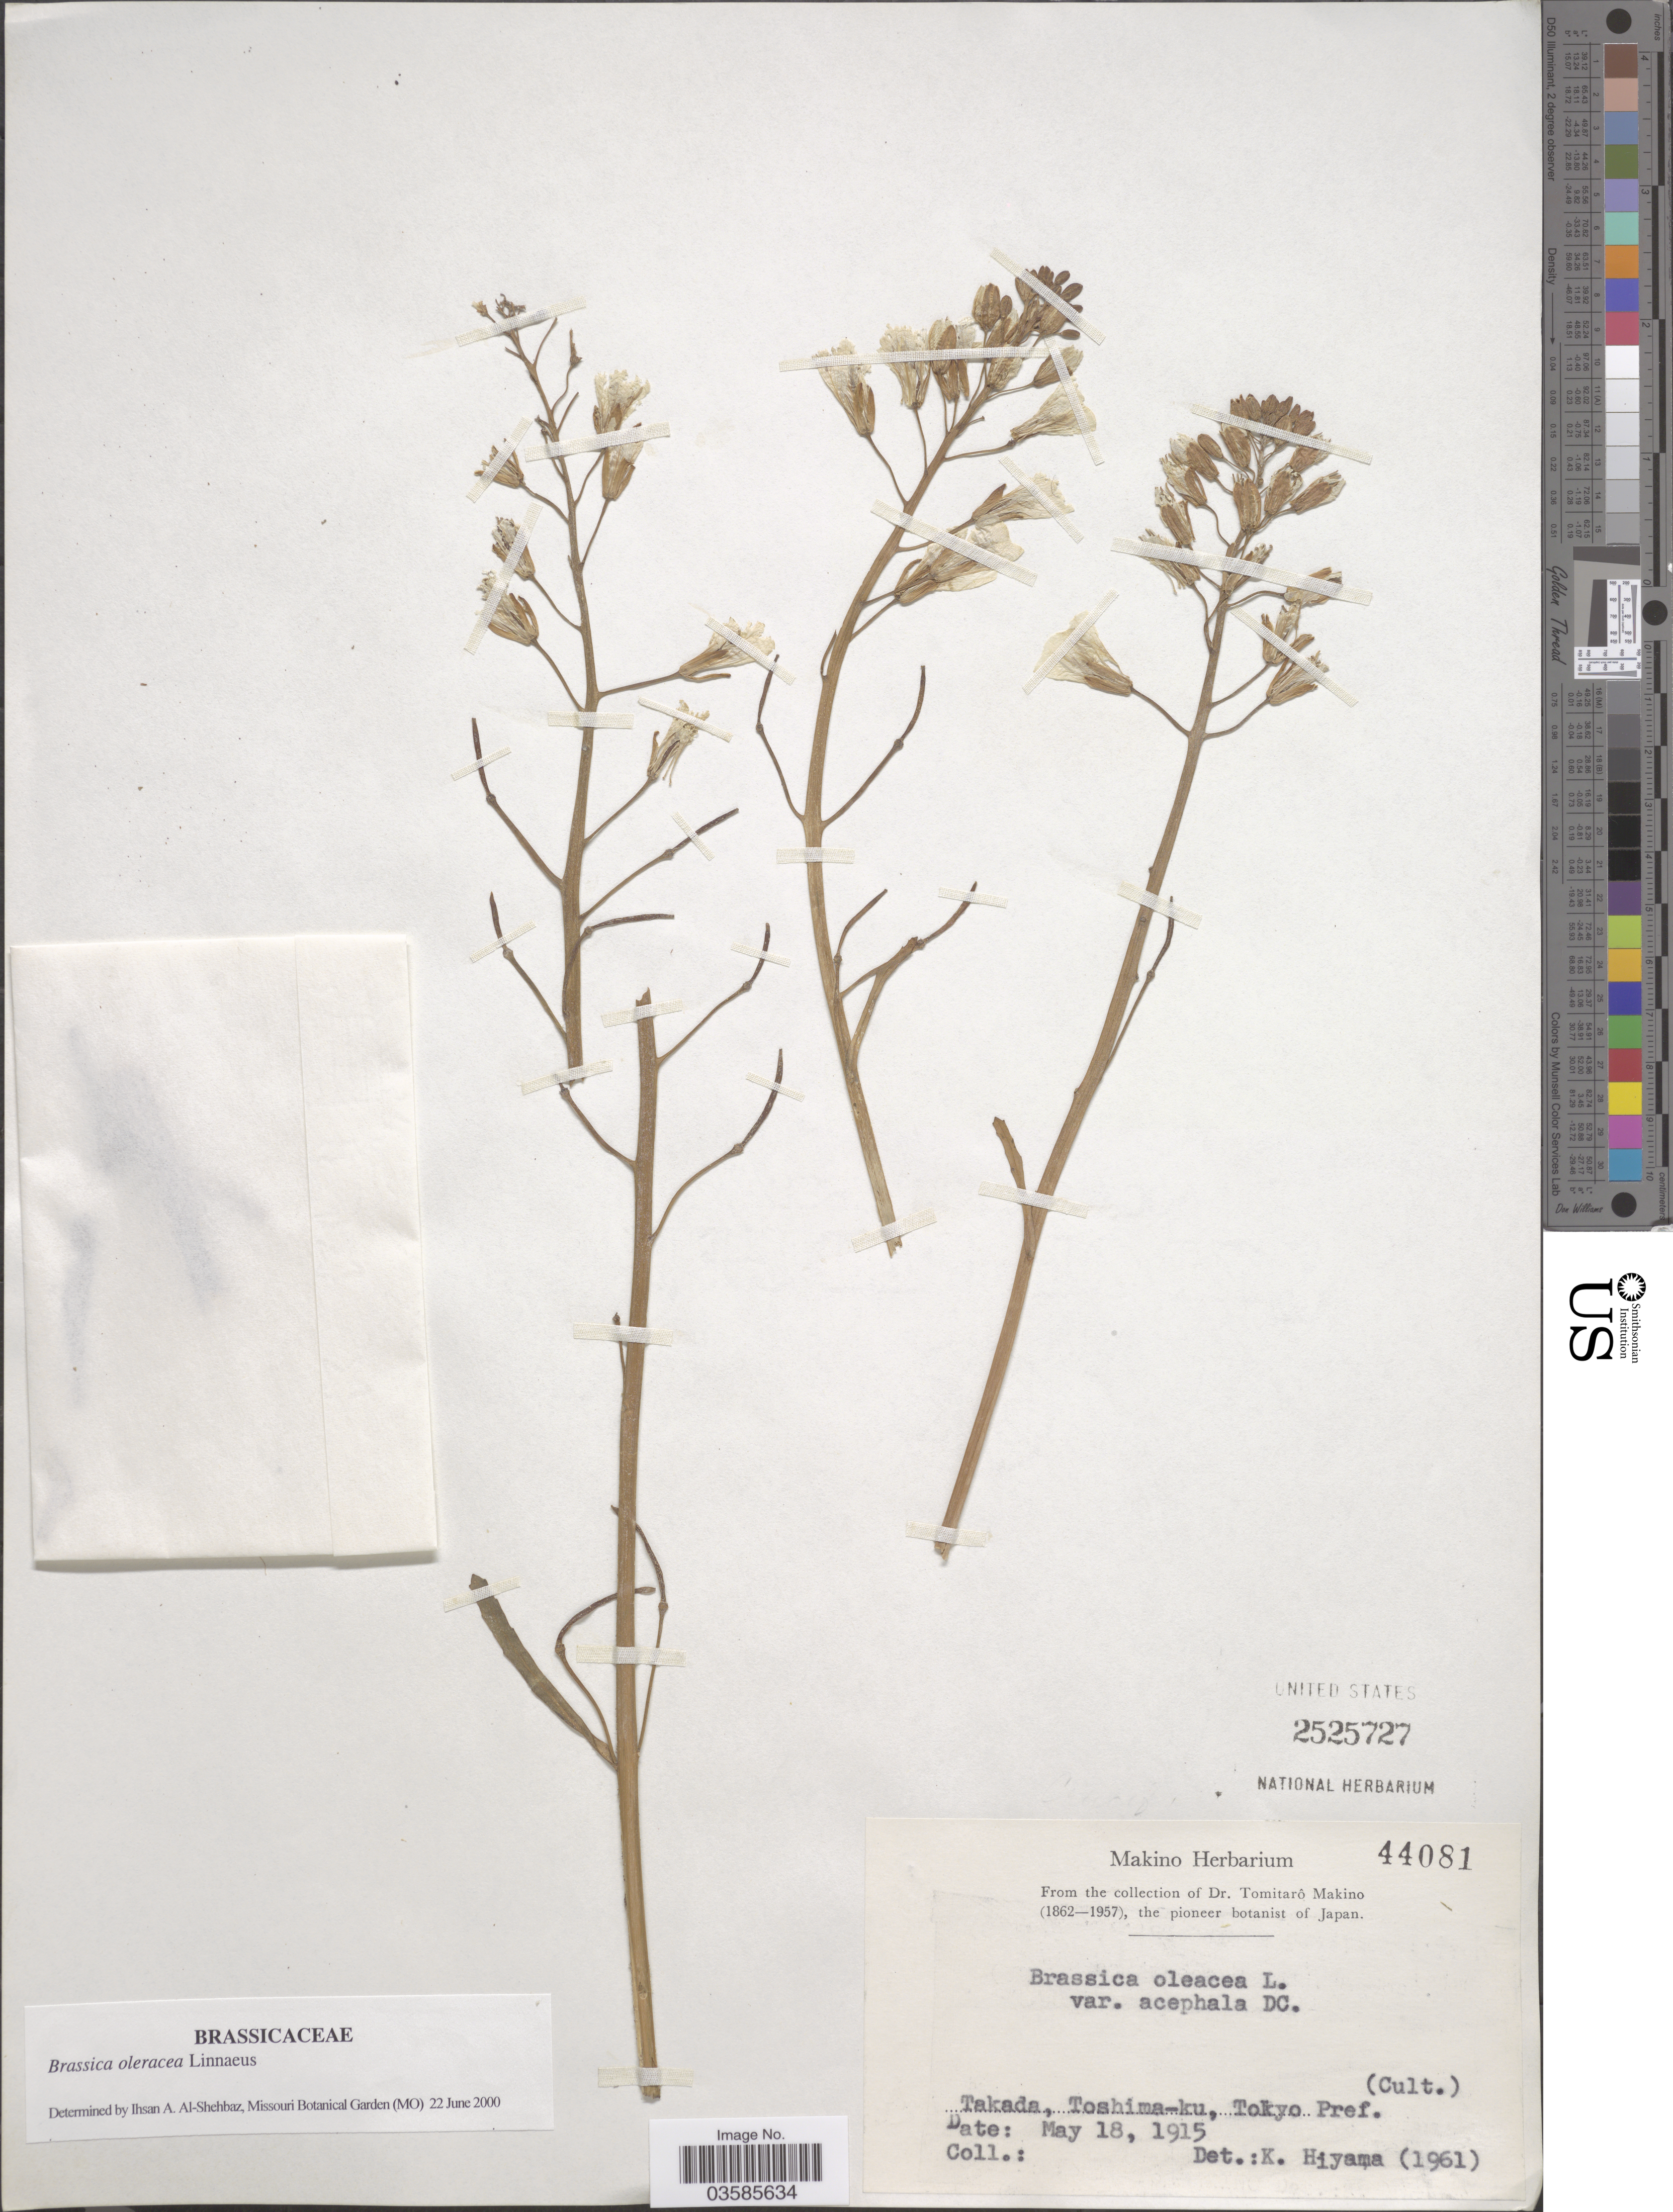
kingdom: Plantae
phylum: Tracheophyta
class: Magnoliopsida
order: Brassicales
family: Brassicaceae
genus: Brassica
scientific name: Brassica oleracea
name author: L.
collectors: T. Makino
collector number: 44081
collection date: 1915-05-18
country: Japan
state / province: Tokyo, Federal City of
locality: Takada, Toshima-ku, Tokyo Pref.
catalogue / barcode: US 2525727